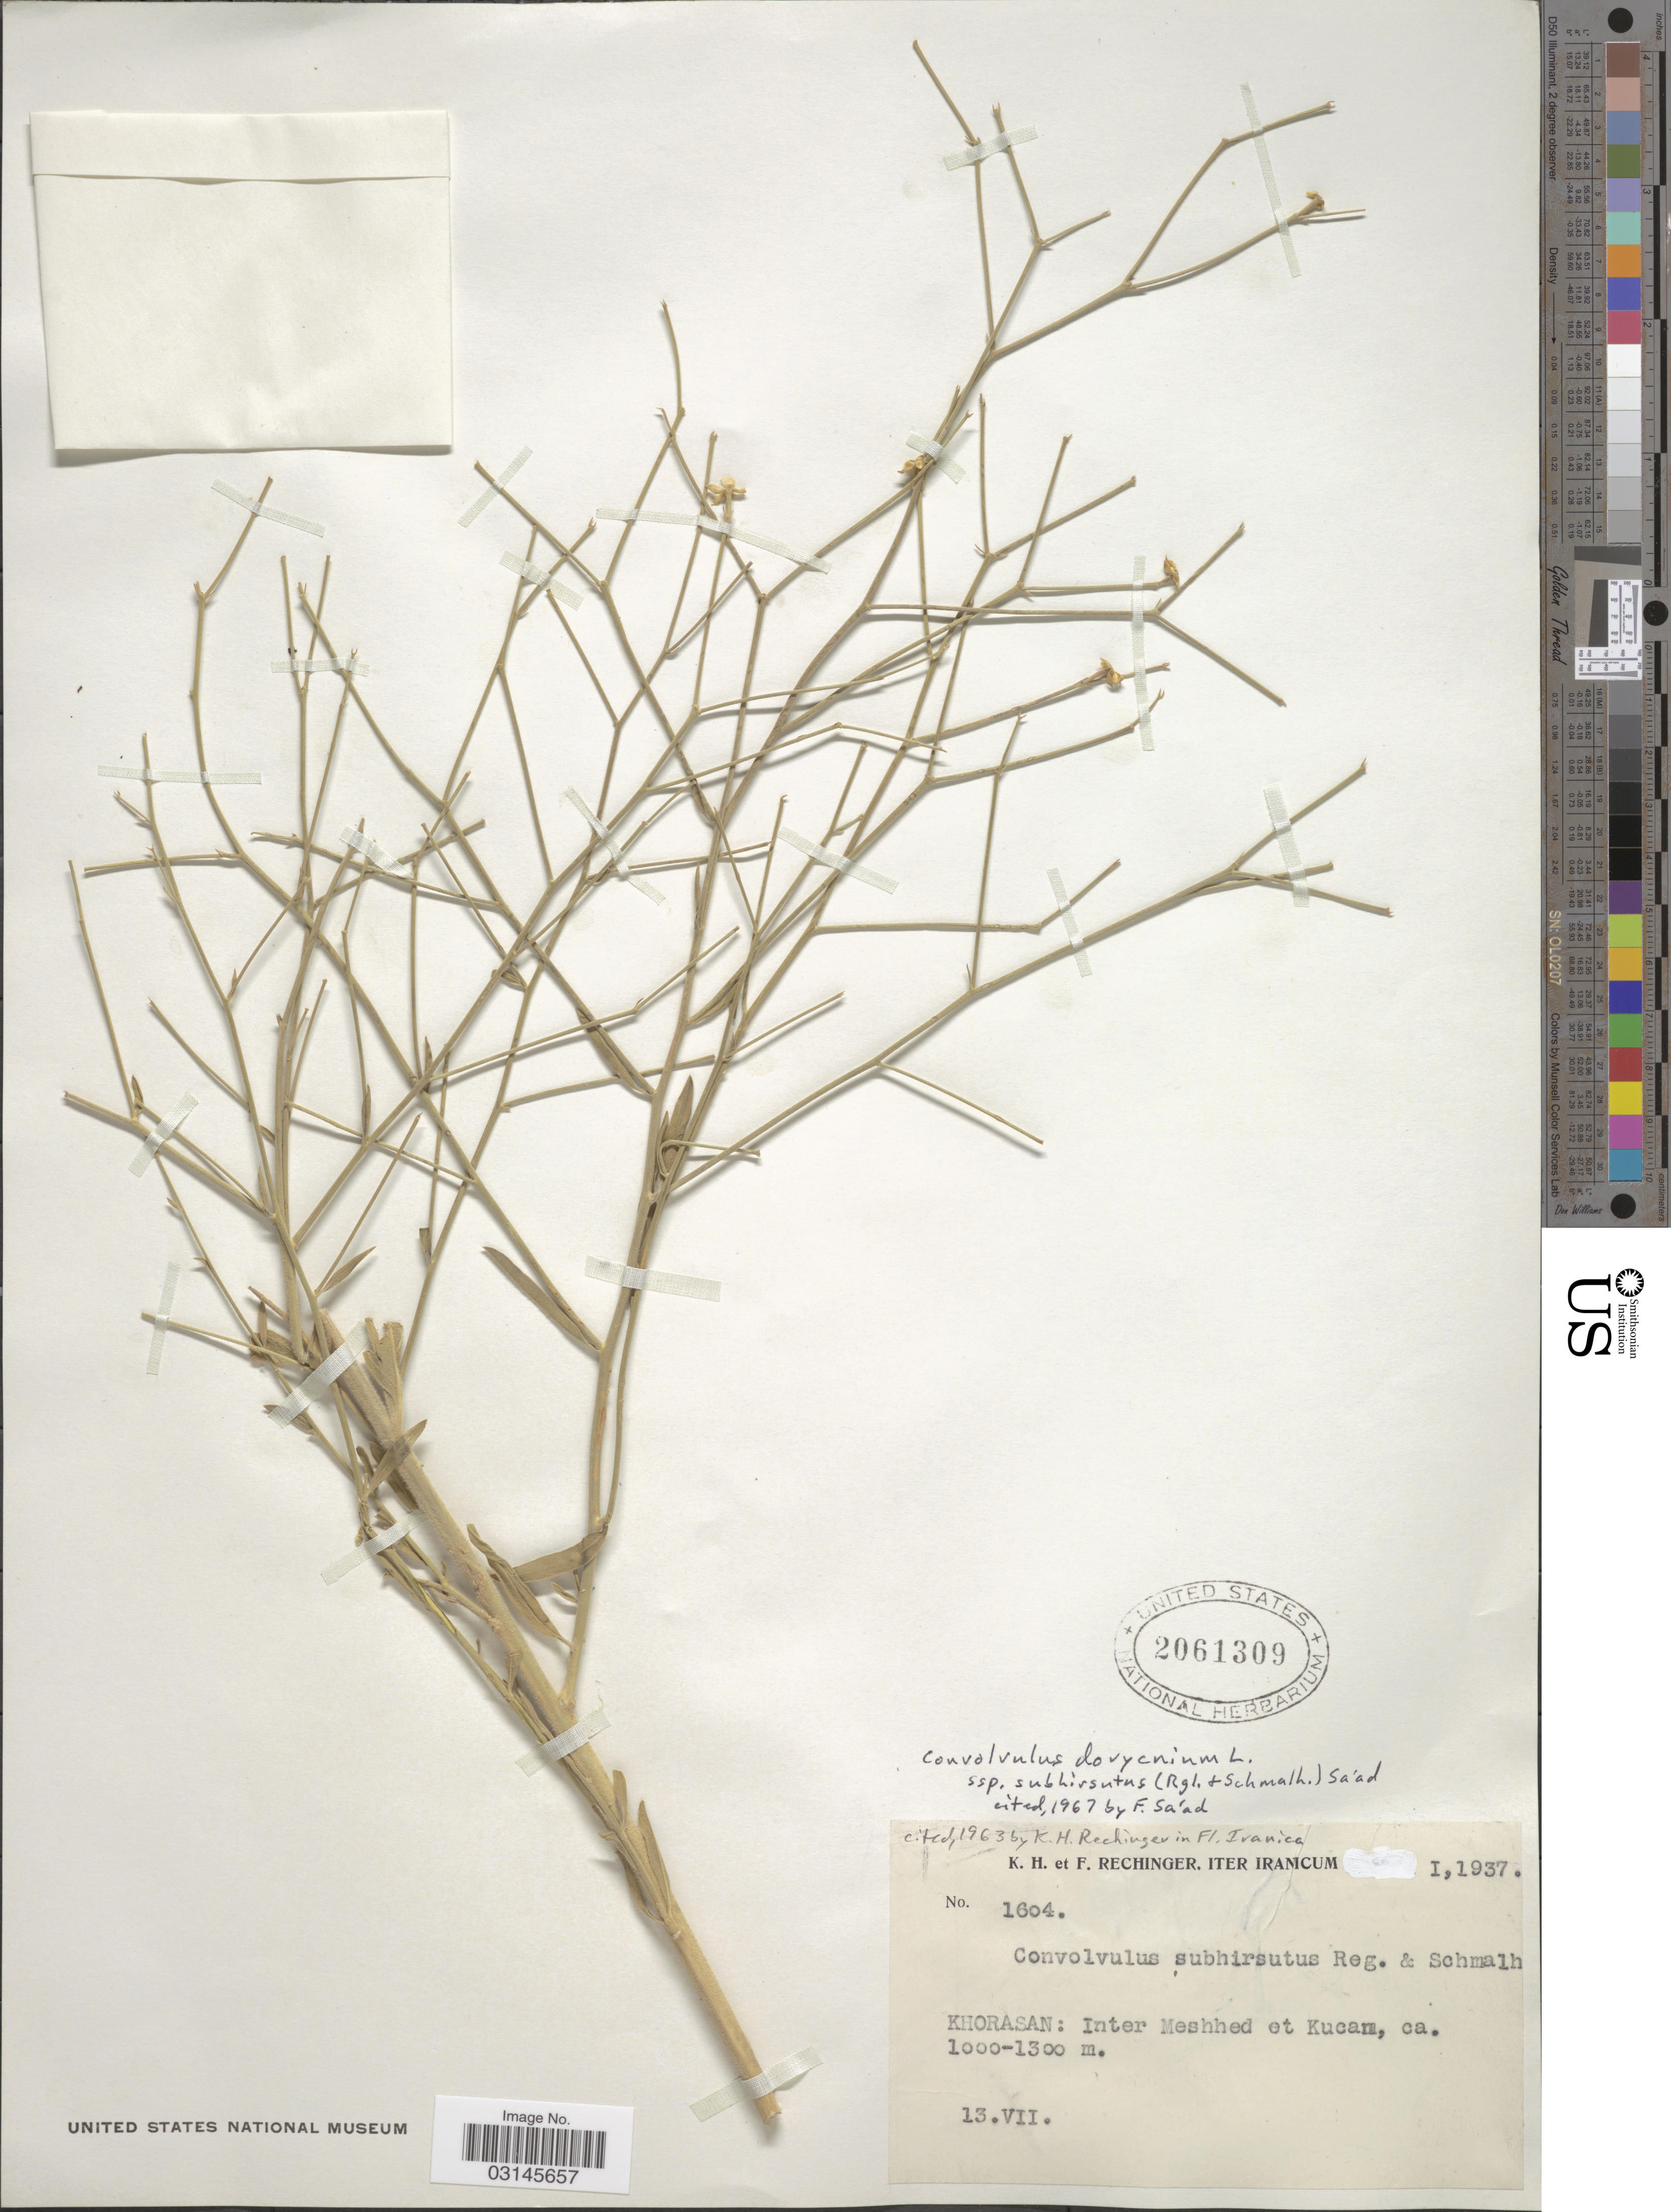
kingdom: Plantae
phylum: Tracheophyta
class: Magnoliopsida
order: Solanales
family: Convolvulaceae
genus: Convolvulus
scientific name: Convolvulus dorycnium subsp. subhirsutus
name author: (Regel & Schmalh.) Sa'ad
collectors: K. H. Rechinger & F. Rechinger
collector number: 1604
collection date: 1937-07-13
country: Iran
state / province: Khorasan [obsolete]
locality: Inter Meshhed et Kucan.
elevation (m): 1000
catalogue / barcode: US 2061309